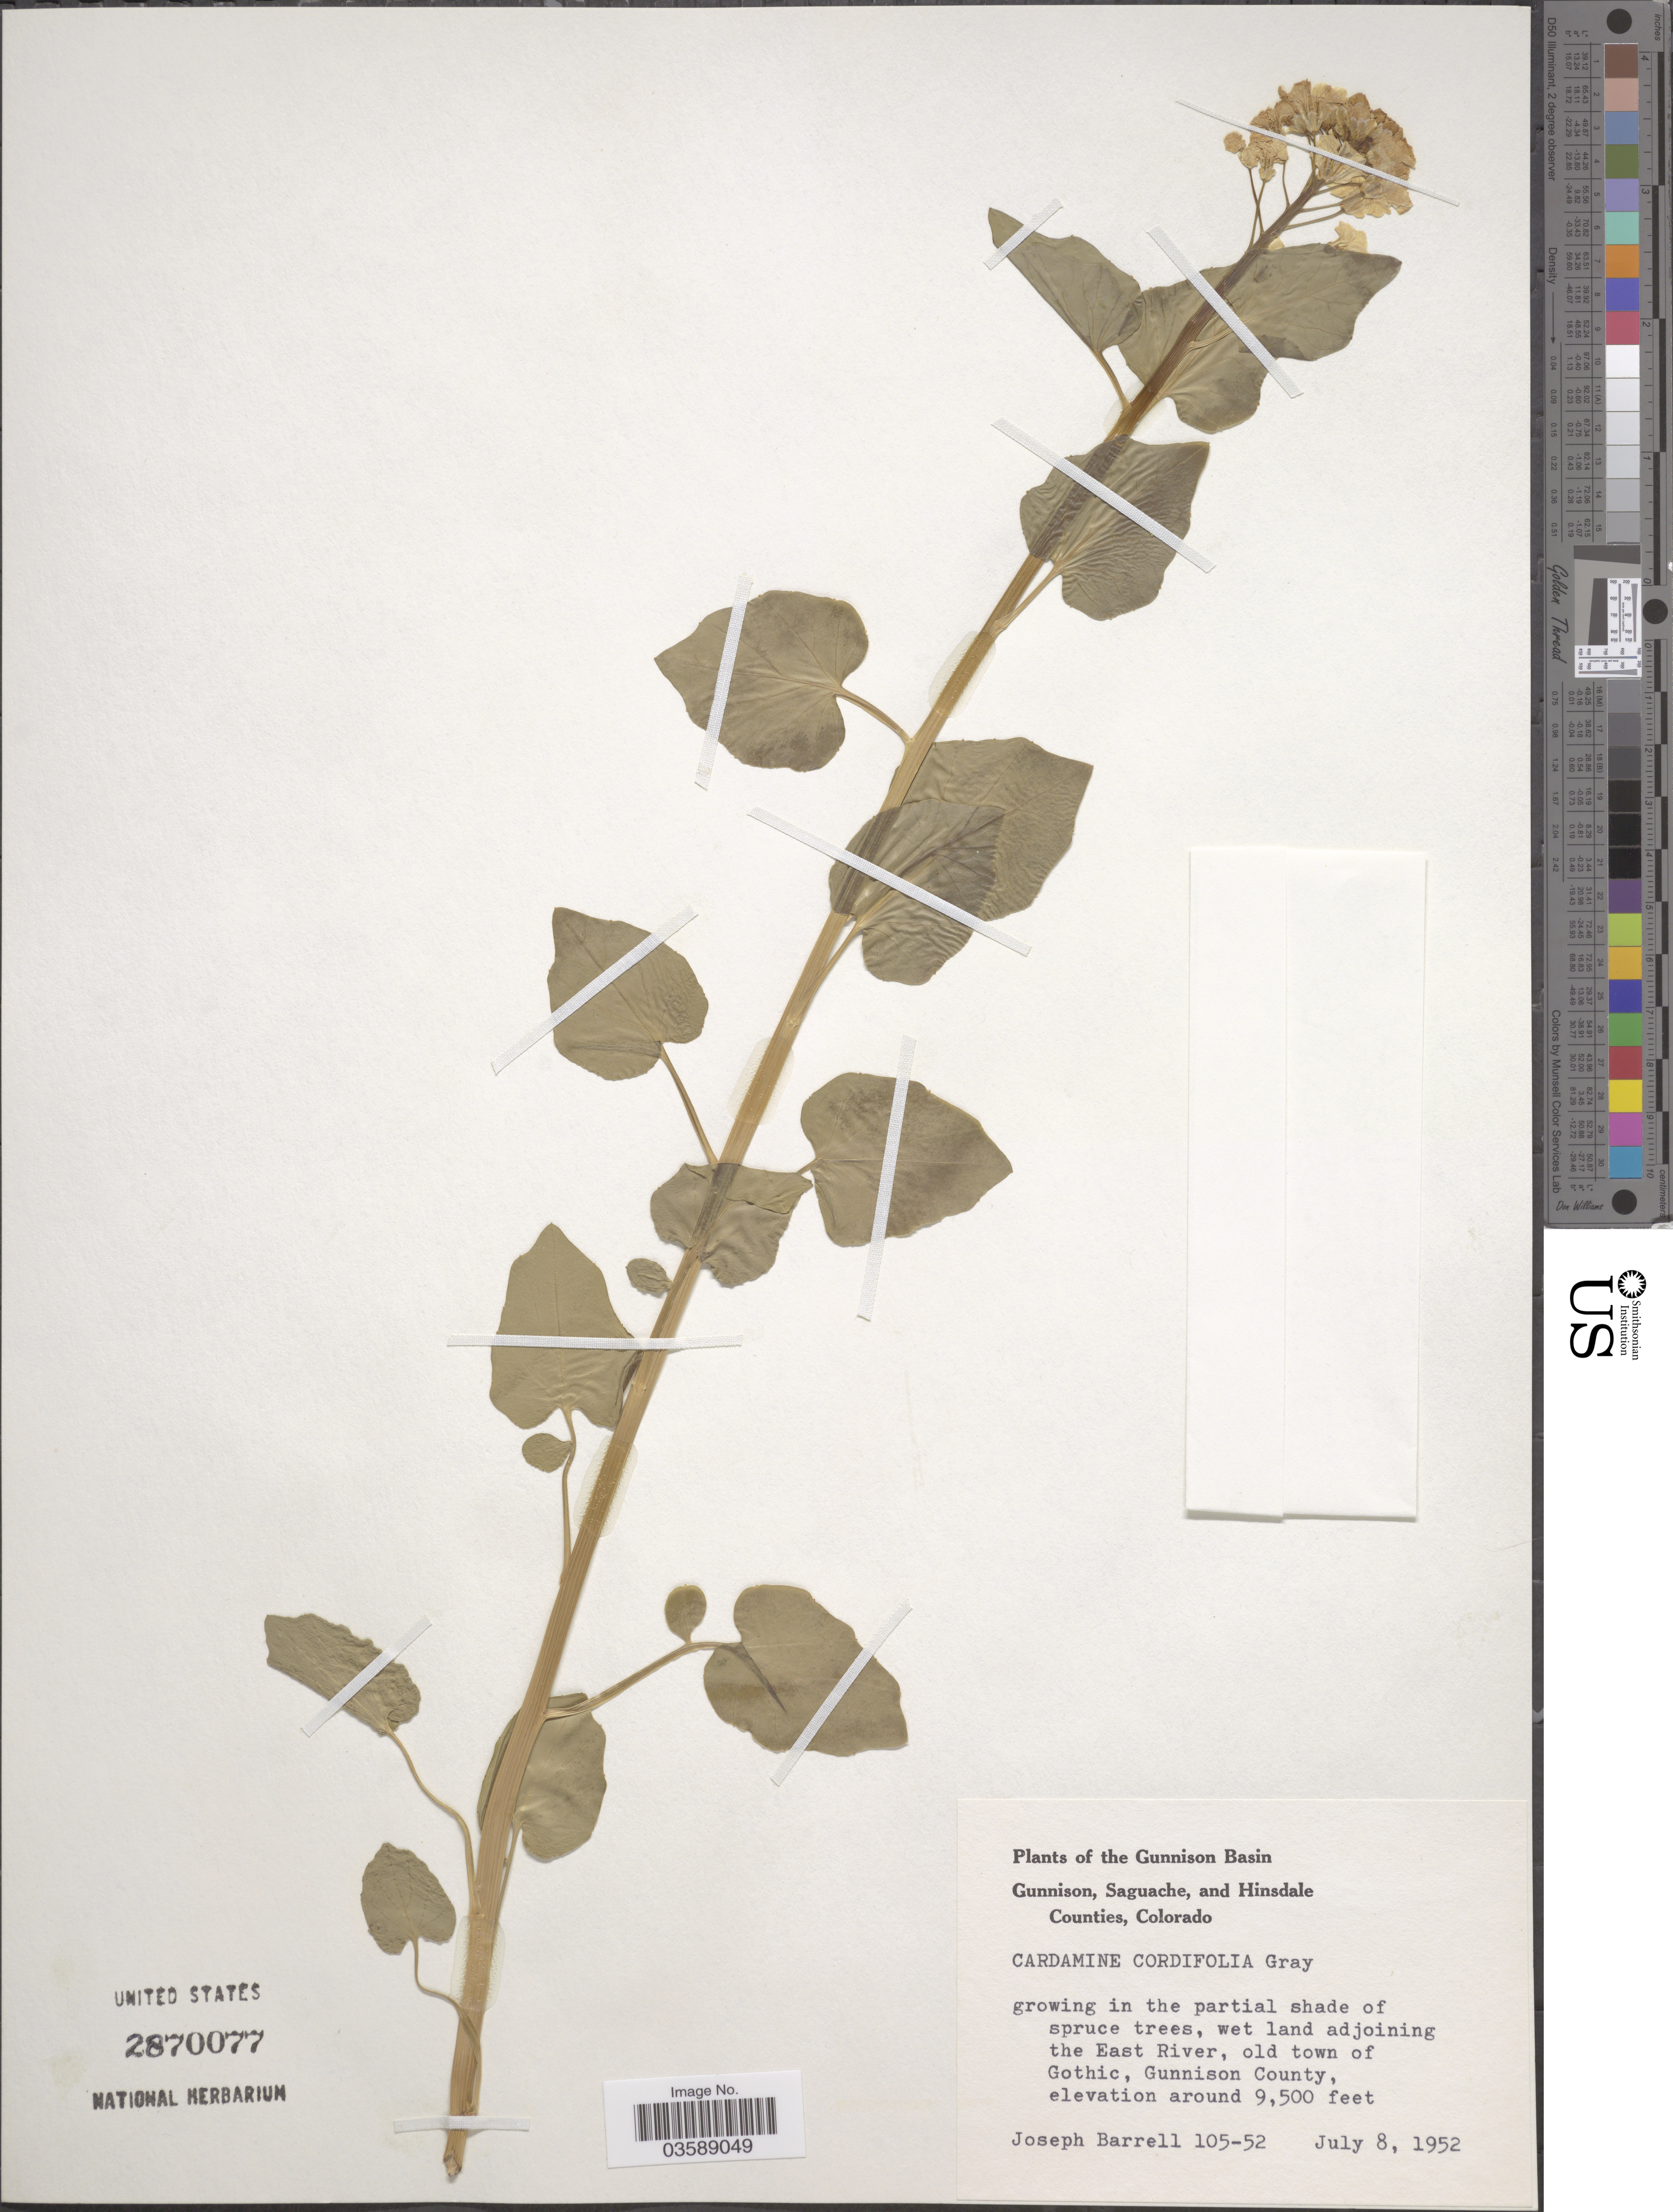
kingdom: Plantae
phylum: Tracheophyta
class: Magnoliopsida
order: Brassicales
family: Brassicaceae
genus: Cardamine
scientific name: Cardamine cordifolia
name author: A. Gray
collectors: J. Barrell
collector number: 105-52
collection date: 1952-07-08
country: United States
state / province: Colorado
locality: The Gunnison Basin. Wet land adjoining the East River, old town of Gothic, Gunnison County.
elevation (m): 2896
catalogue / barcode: US 2870077